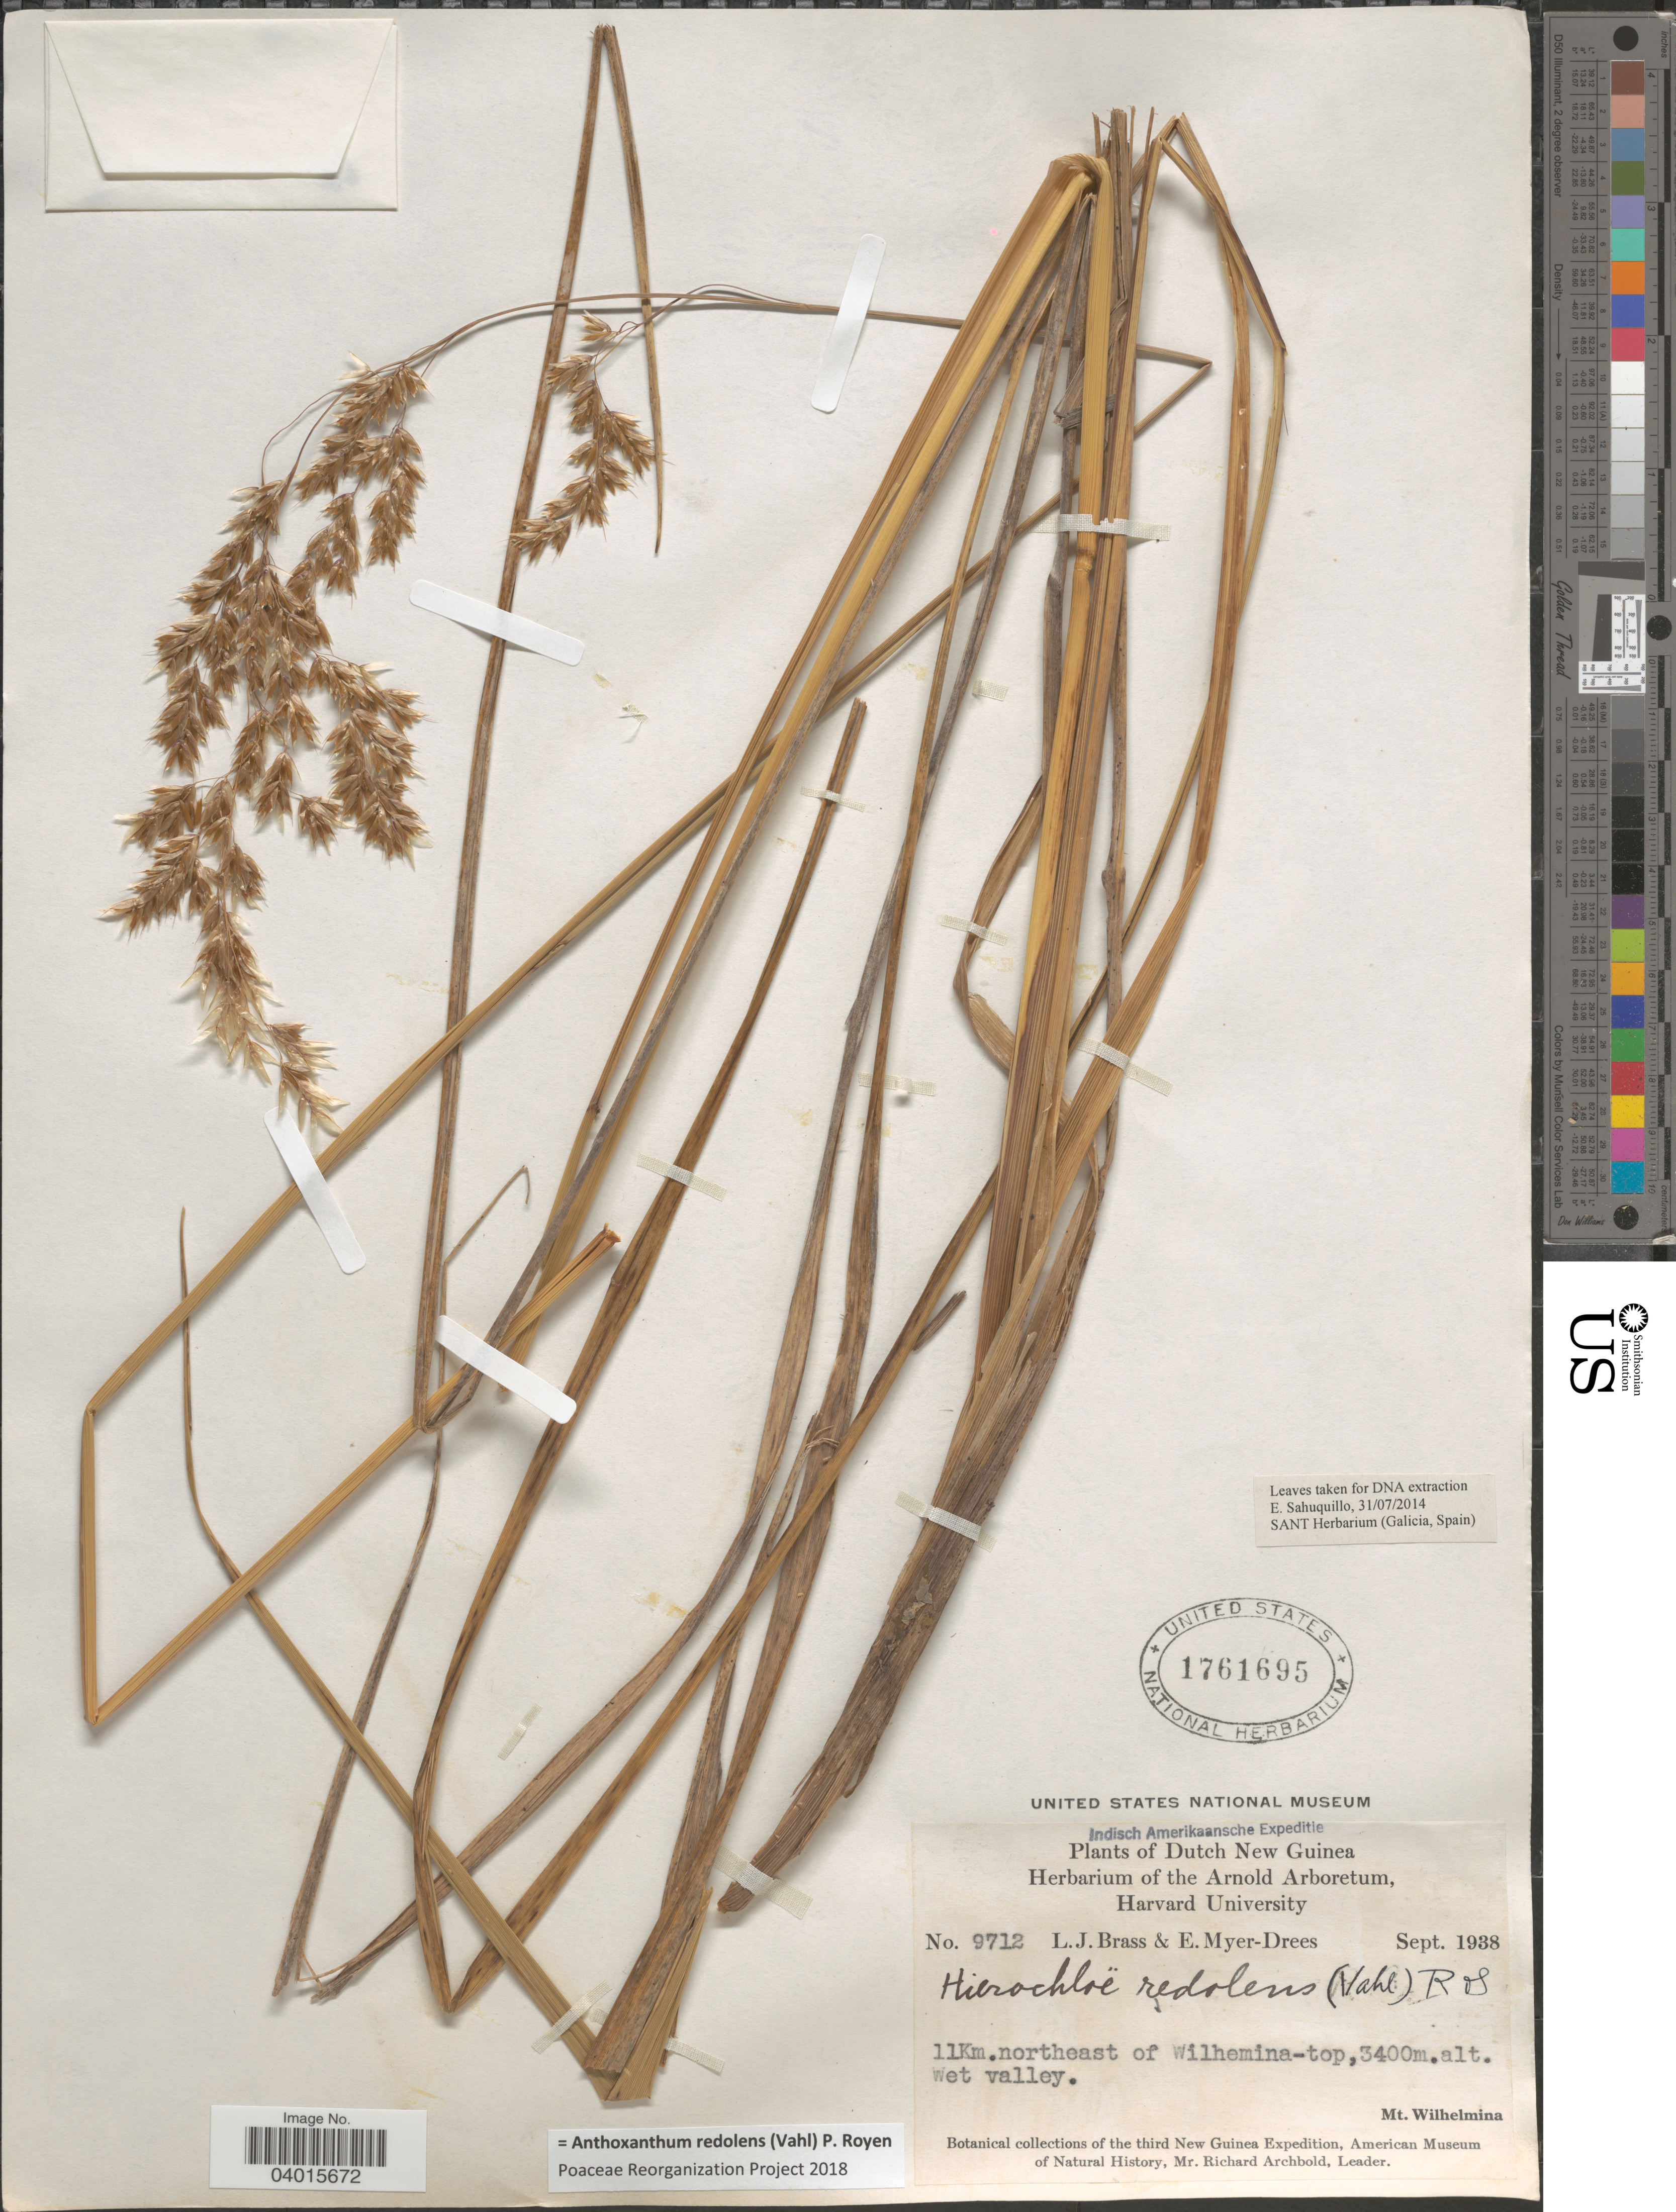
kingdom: Plantae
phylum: Tracheophyta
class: Liliopsida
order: Poales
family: Poaceae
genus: Anthoxanthum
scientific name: Anthoxanthum redolens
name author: (Vahl) P. Royen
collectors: L. J. Brass & E. Myer-Drees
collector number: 9712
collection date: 1938-09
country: Indonesia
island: New Guinea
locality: Dutch New Guinea. 11Km. northeast of Wilhelmina-top, Wet valley. Mt. Wilhelmina.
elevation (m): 3400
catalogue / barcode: US 1761695